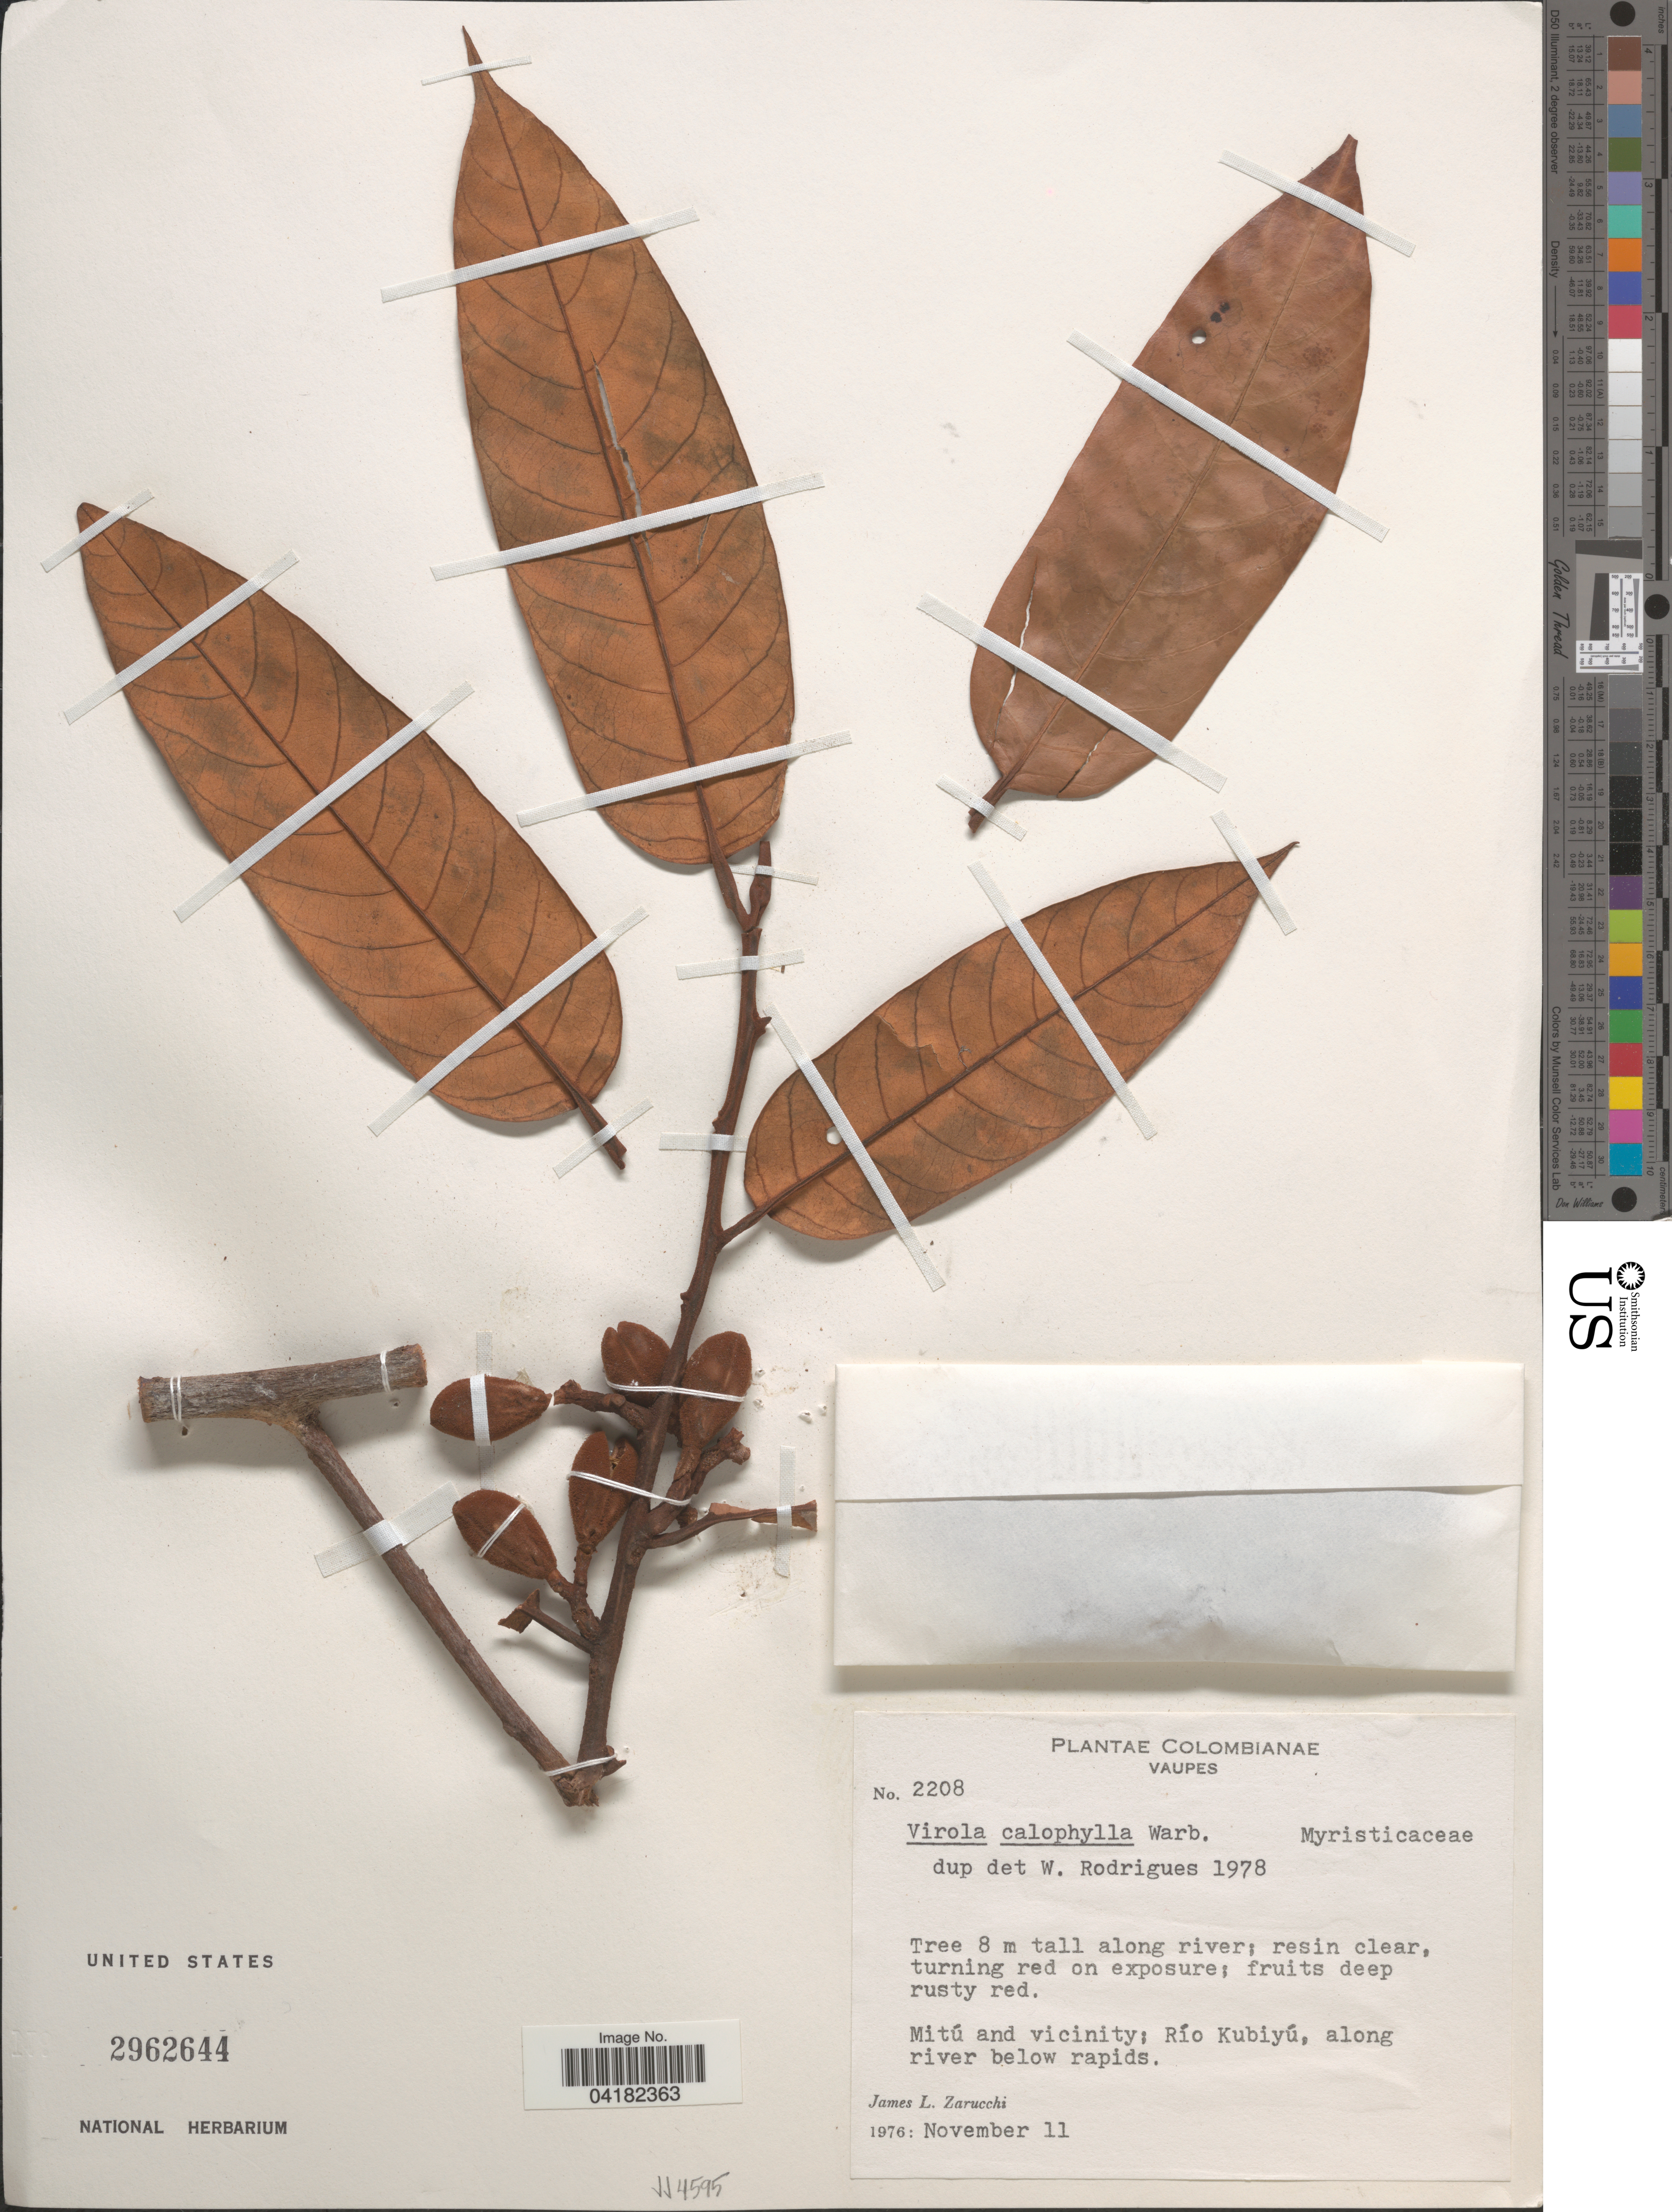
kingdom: Plantae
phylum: Tracheophyta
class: Magnoliopsida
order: Magnoliales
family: Myristicaceae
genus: Virola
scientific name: Virola calophylla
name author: (Spruce) Warb.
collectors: J. L. Zarucchi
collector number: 2208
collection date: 1976-11-11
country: Colombia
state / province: Vaupés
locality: Mitú and vicinity; Río Kubiyú, along river below rapids.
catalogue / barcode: US 2962644